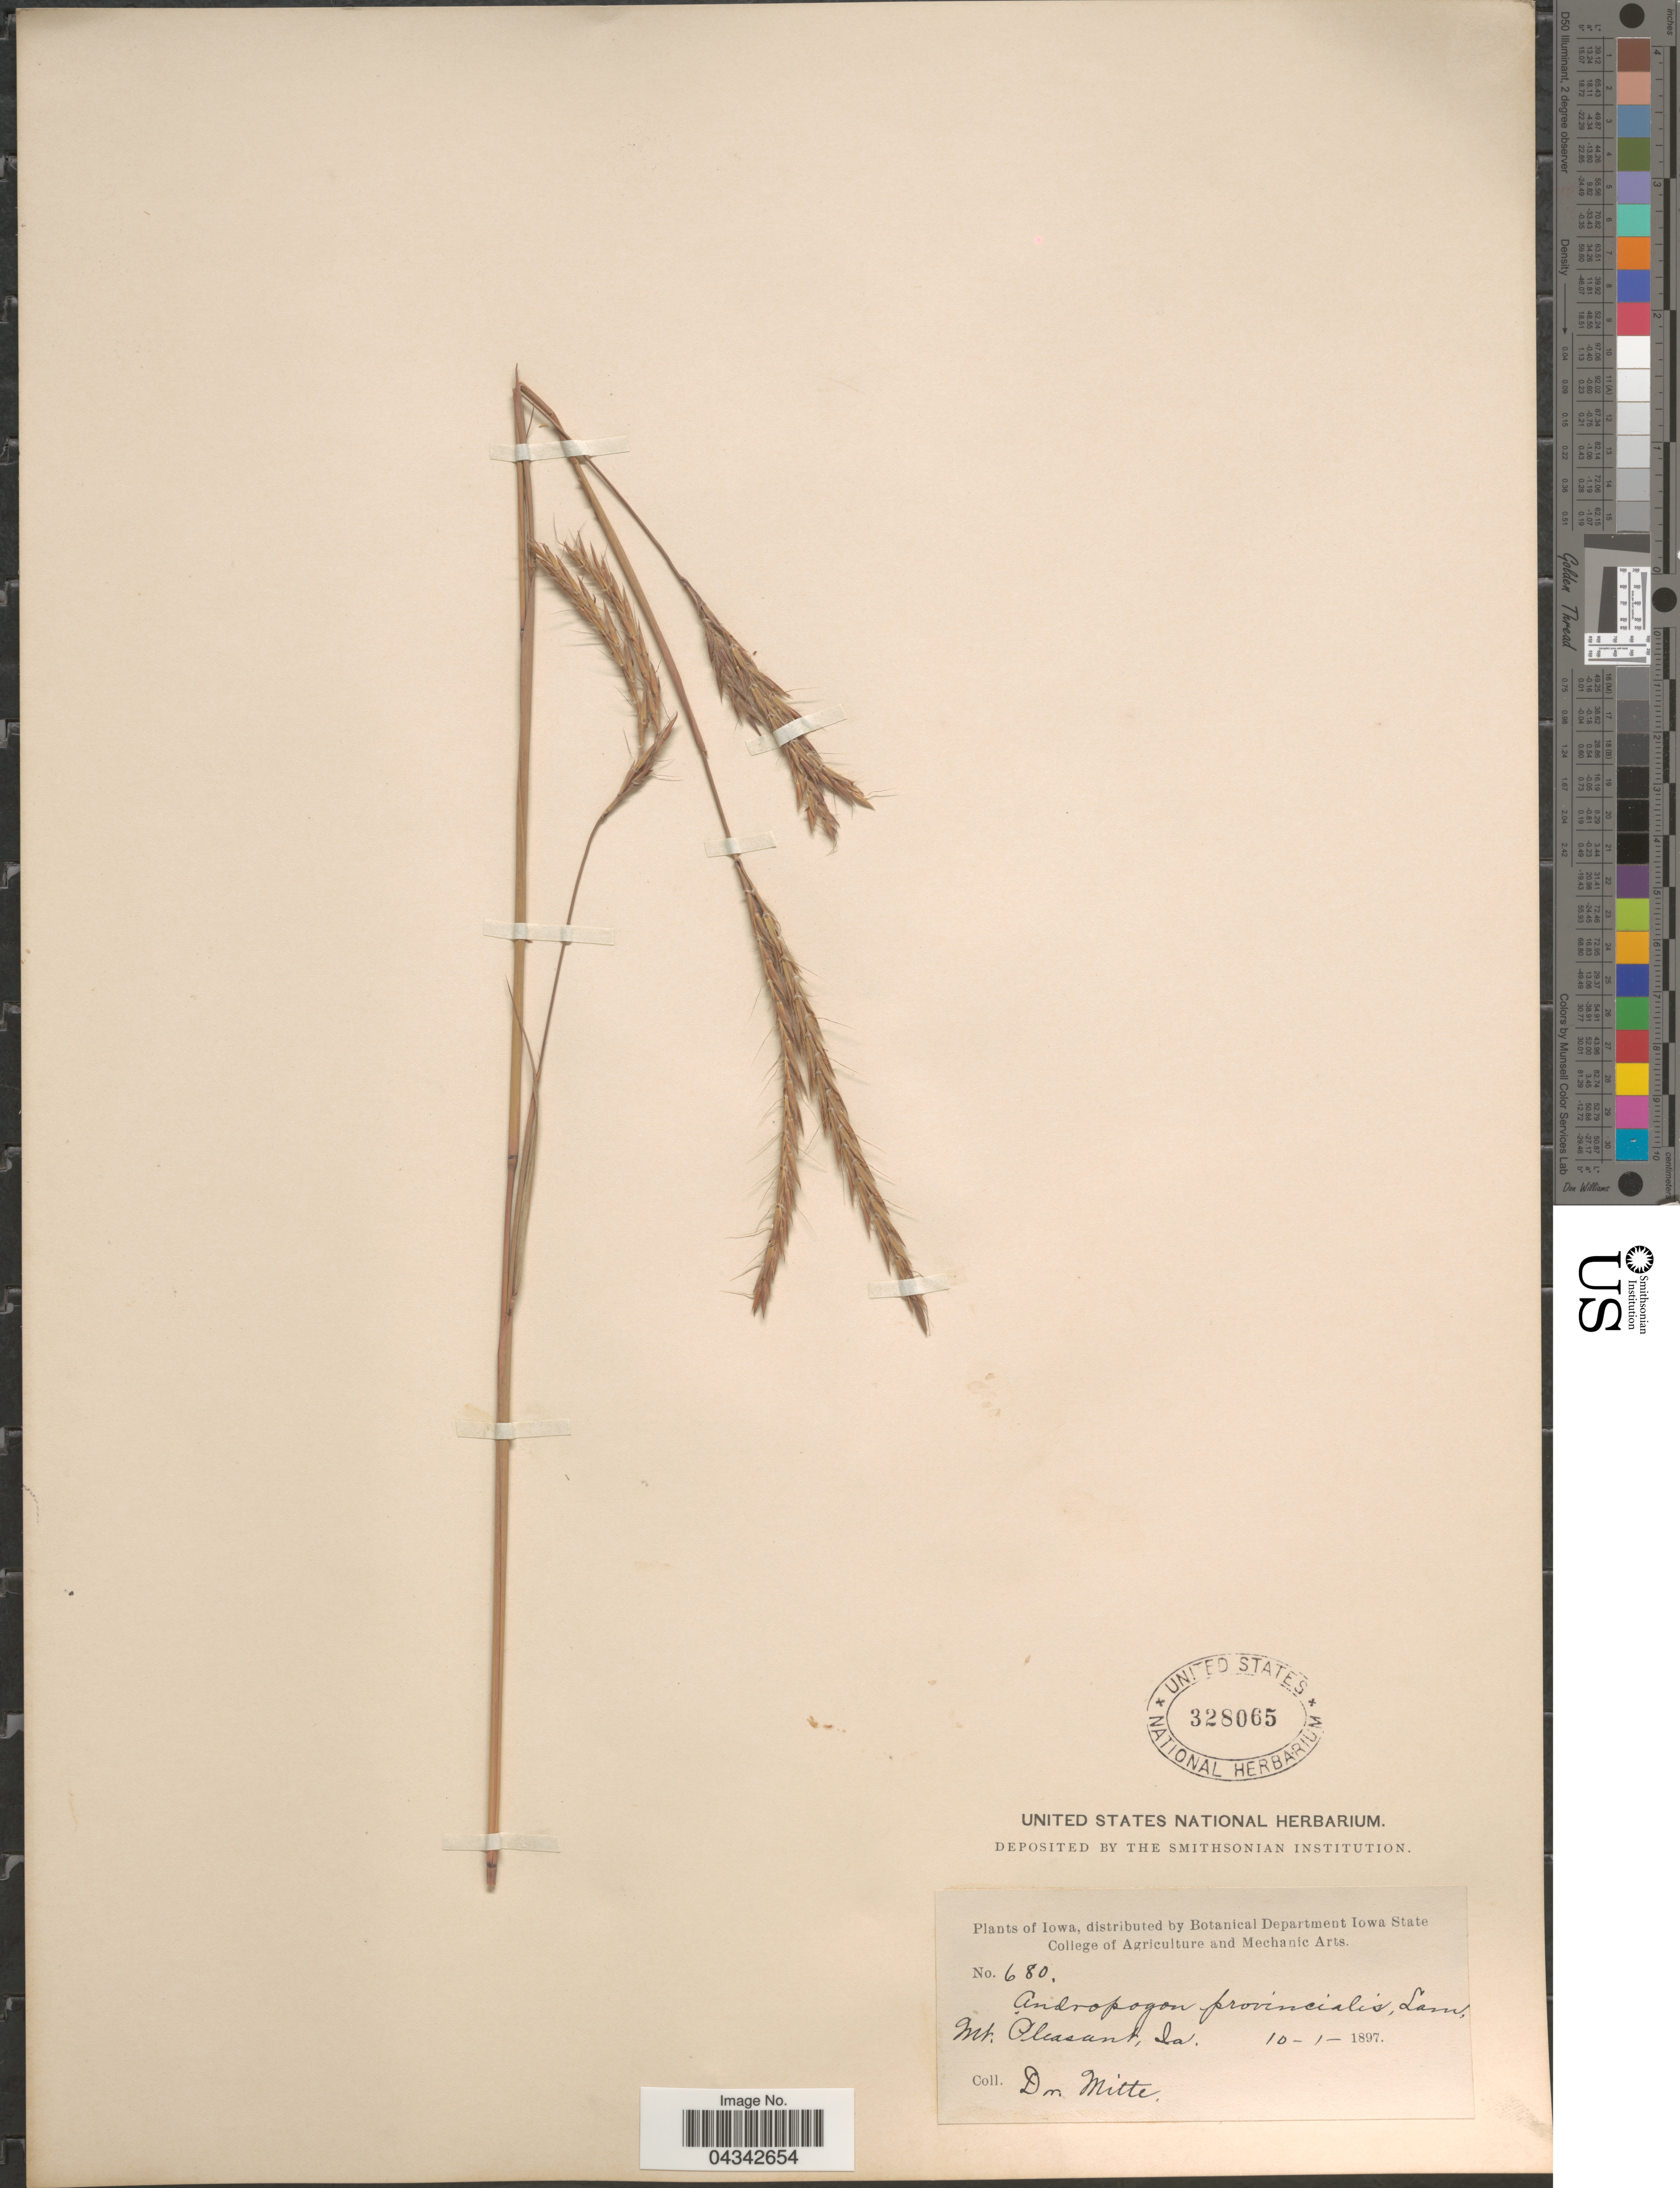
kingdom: Plantae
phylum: Tracheophyta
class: Liliopsida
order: Poales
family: Poaceae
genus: Andropogon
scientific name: Andropogon gerardii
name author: Vitman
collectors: D. Mitte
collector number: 680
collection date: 1897-10-01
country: United States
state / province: Iowa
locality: Mt. Pleasant.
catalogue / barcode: US 328065